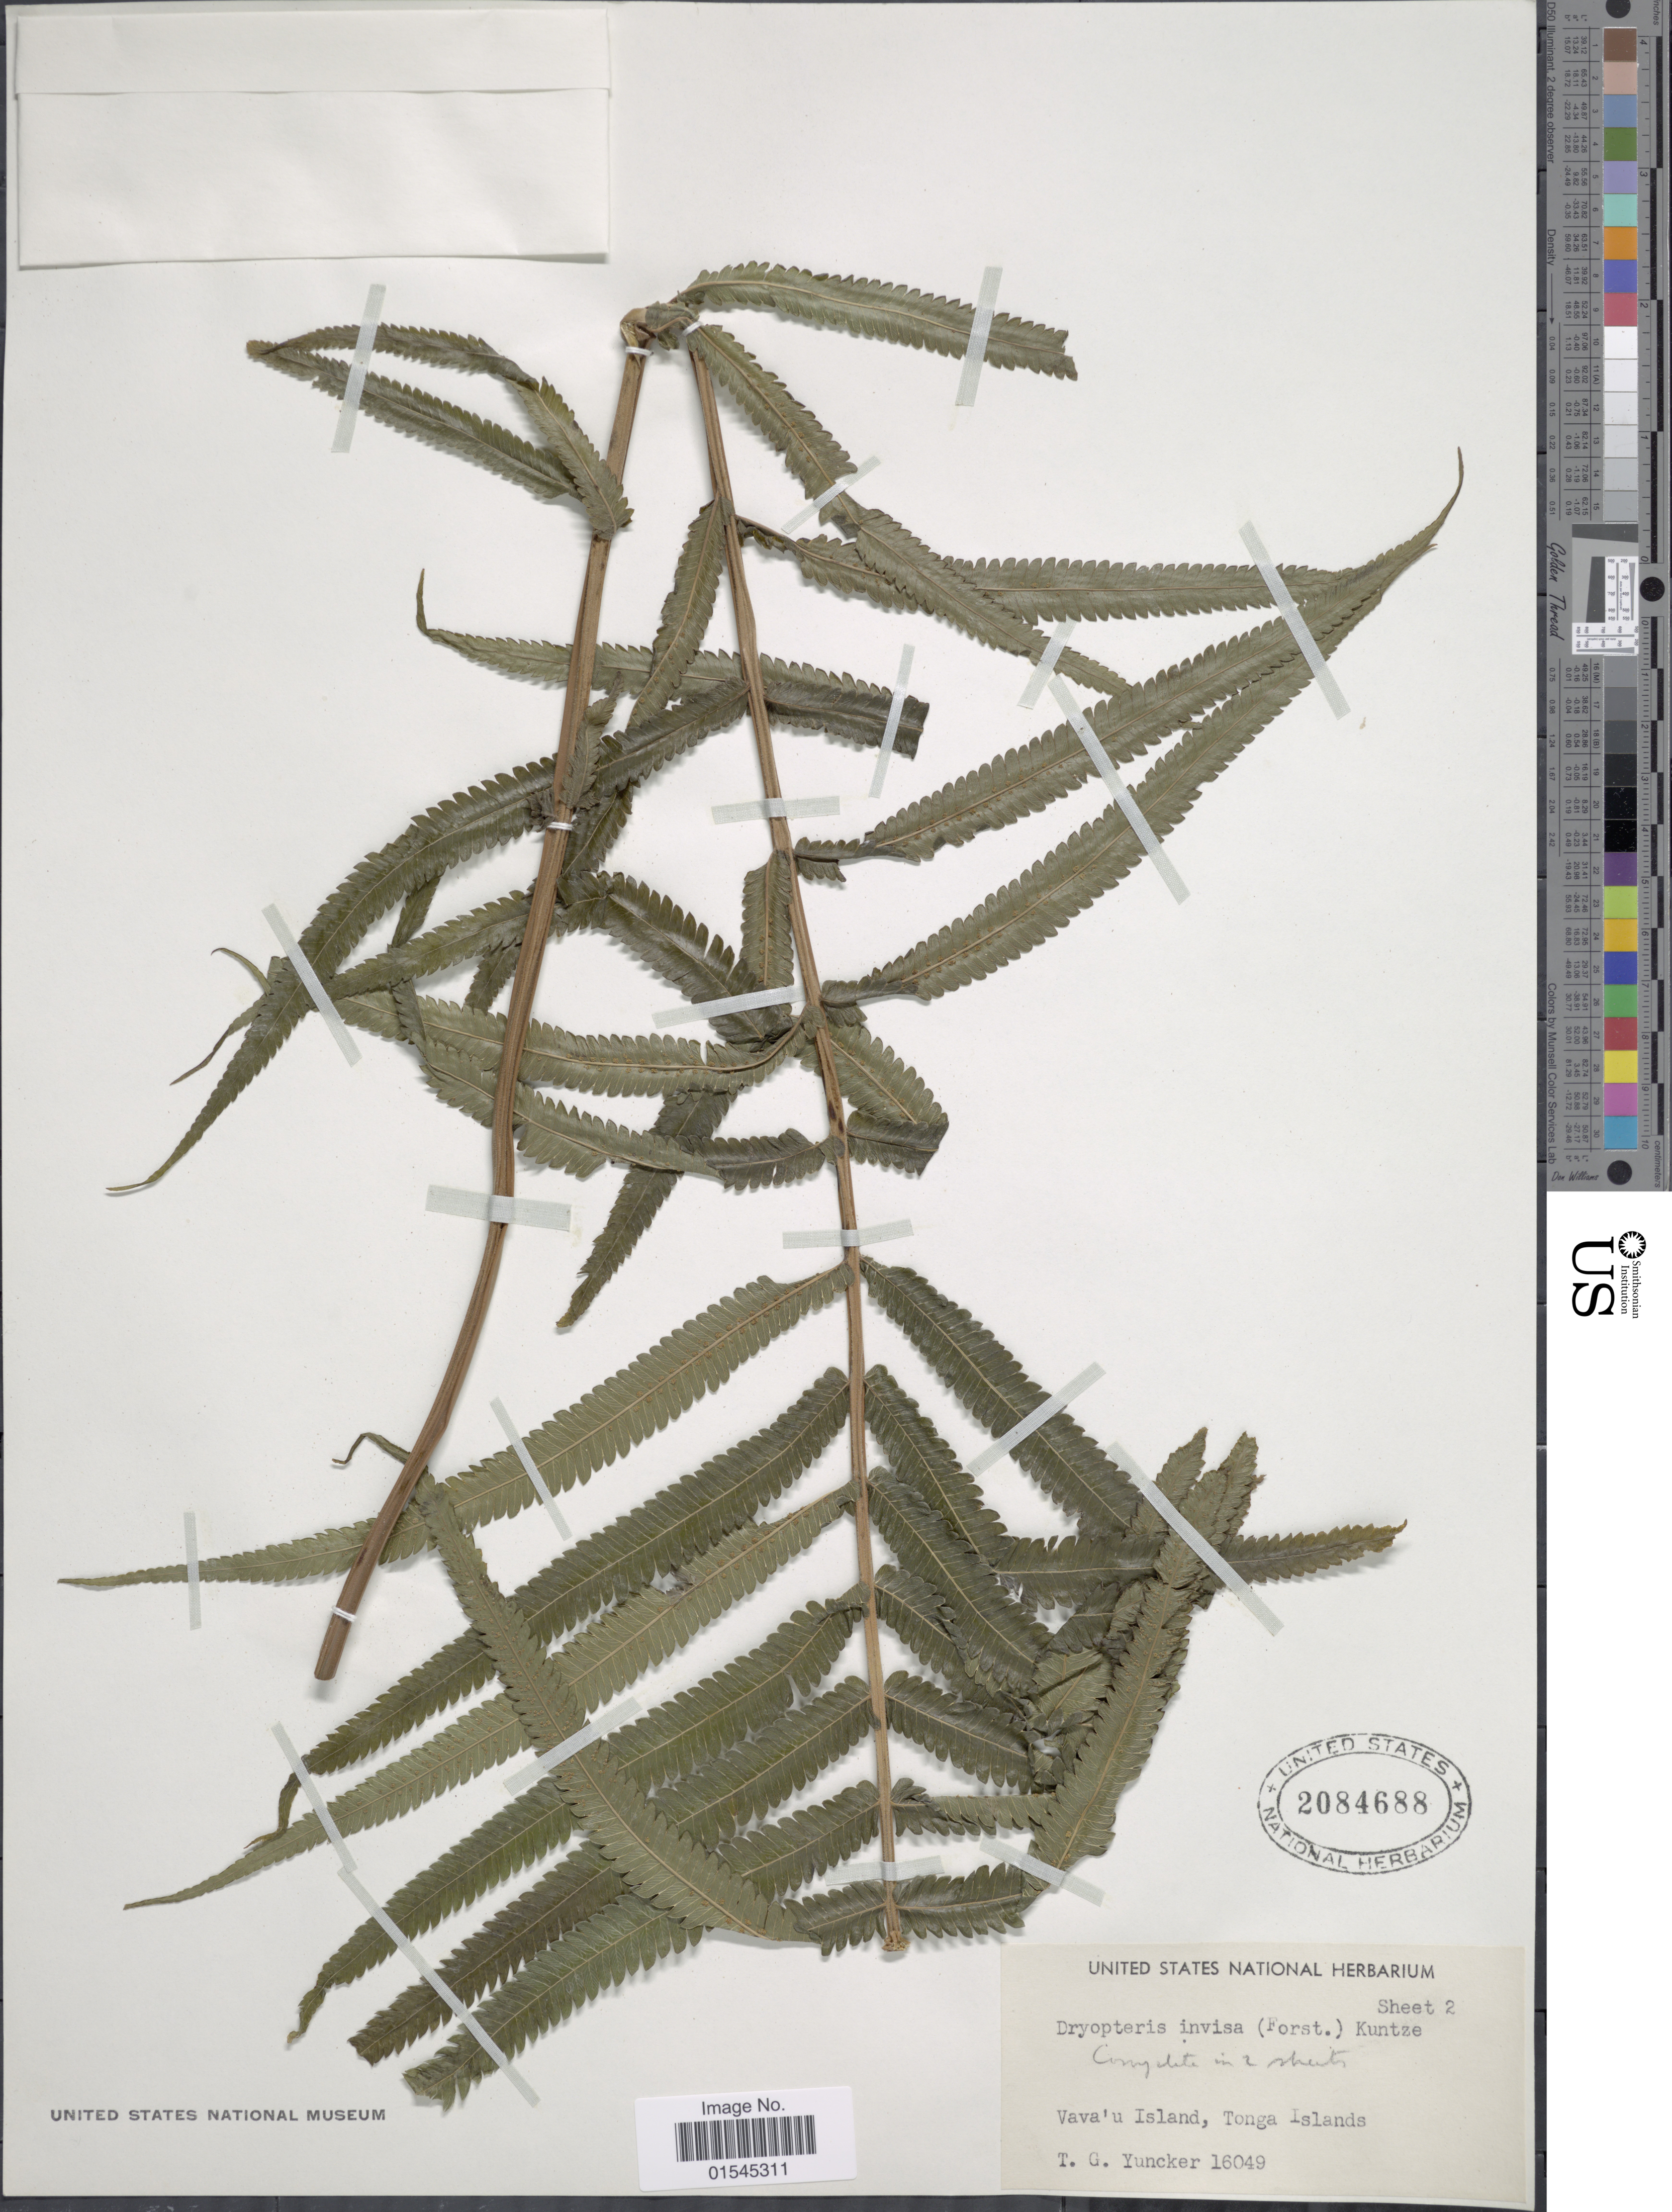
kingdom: Plantae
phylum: Tracheophyta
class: Polypodiopsida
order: Polypodiales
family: Thelypteridaceae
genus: Sphaerostephanos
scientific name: Sphaerostephanos invisus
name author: (G. Forst.) Holttum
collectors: T. G. Yuncker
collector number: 16049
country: Tonga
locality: Vava'u Island, Tonga Islands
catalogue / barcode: US 2084688